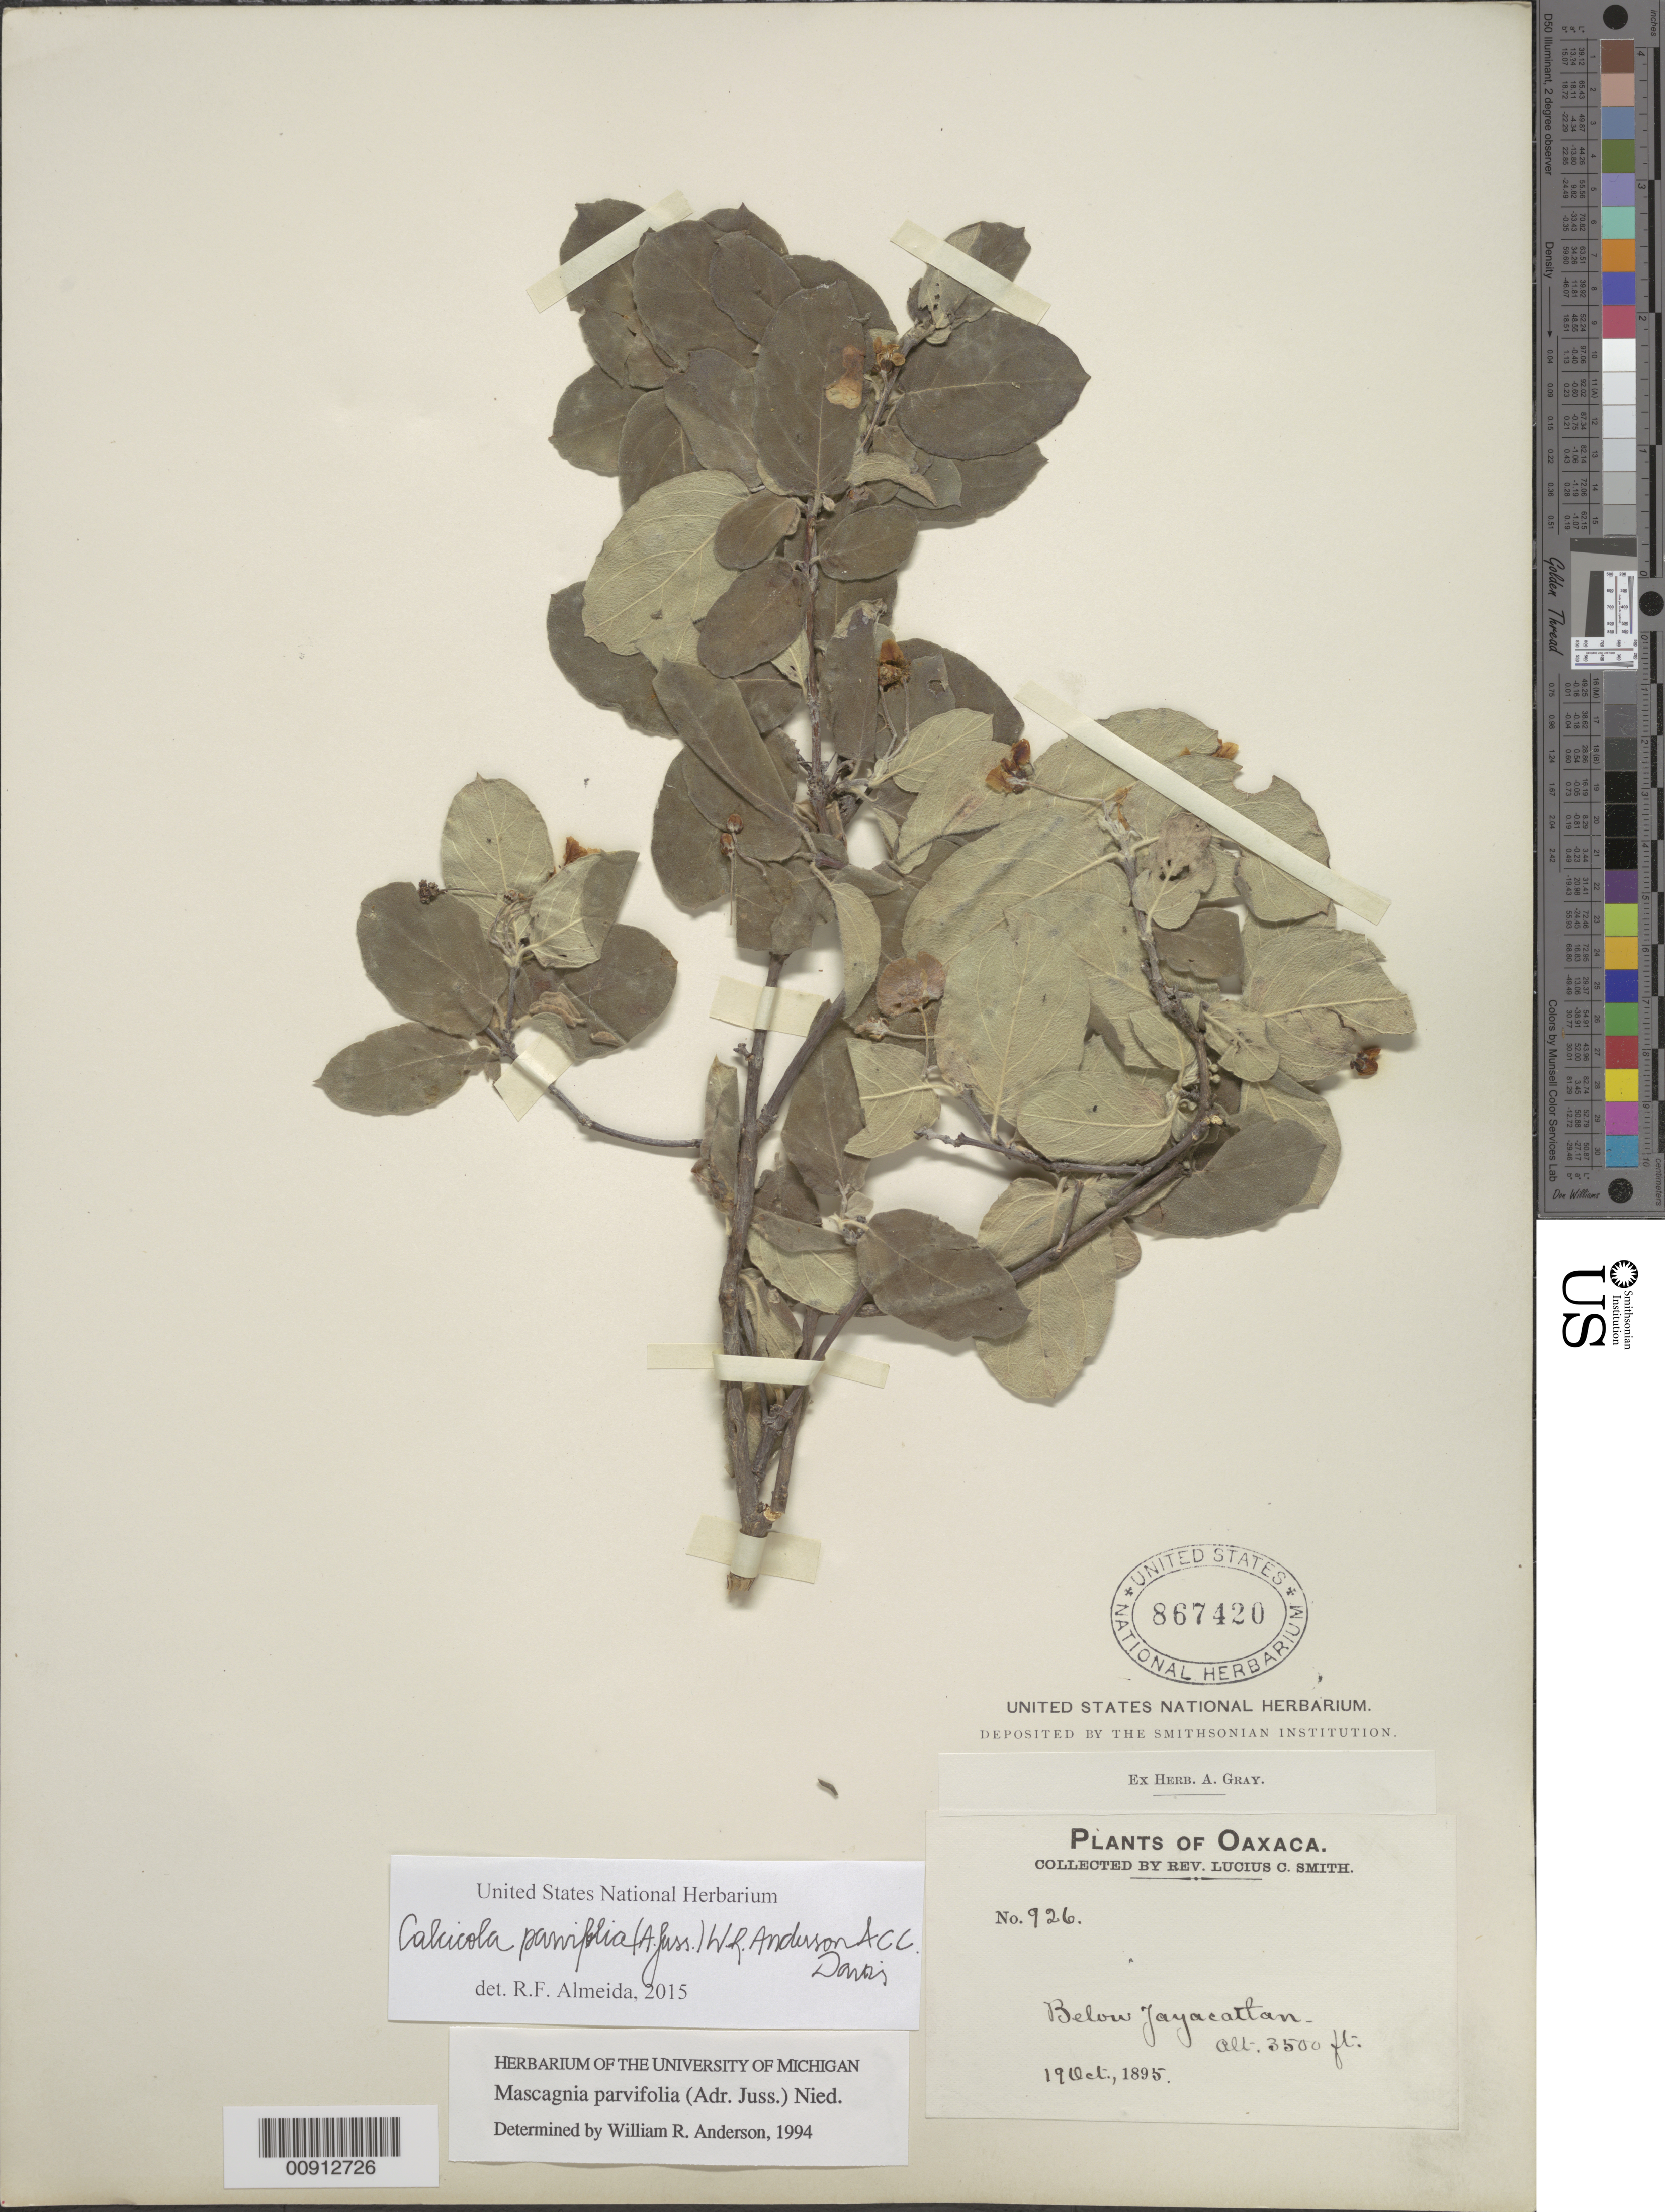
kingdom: Plantae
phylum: Tracheophyta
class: Magnoliopsida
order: Malpighiales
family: Malpighiaceae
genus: Calcicola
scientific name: Calcicola parvifolia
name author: (A. Juss.) W.R. Anderson & C. Davis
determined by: De Almeida, R. F., (HUEFS), Universidade Estadual de Feira de Santana (BRAZIL)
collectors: L. C. Smith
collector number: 926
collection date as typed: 19 Oct 1895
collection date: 1895-10-19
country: Mexico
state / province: Oaxaca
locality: Below Jayacatlán, Oaxaca.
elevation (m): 1067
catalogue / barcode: US 867420